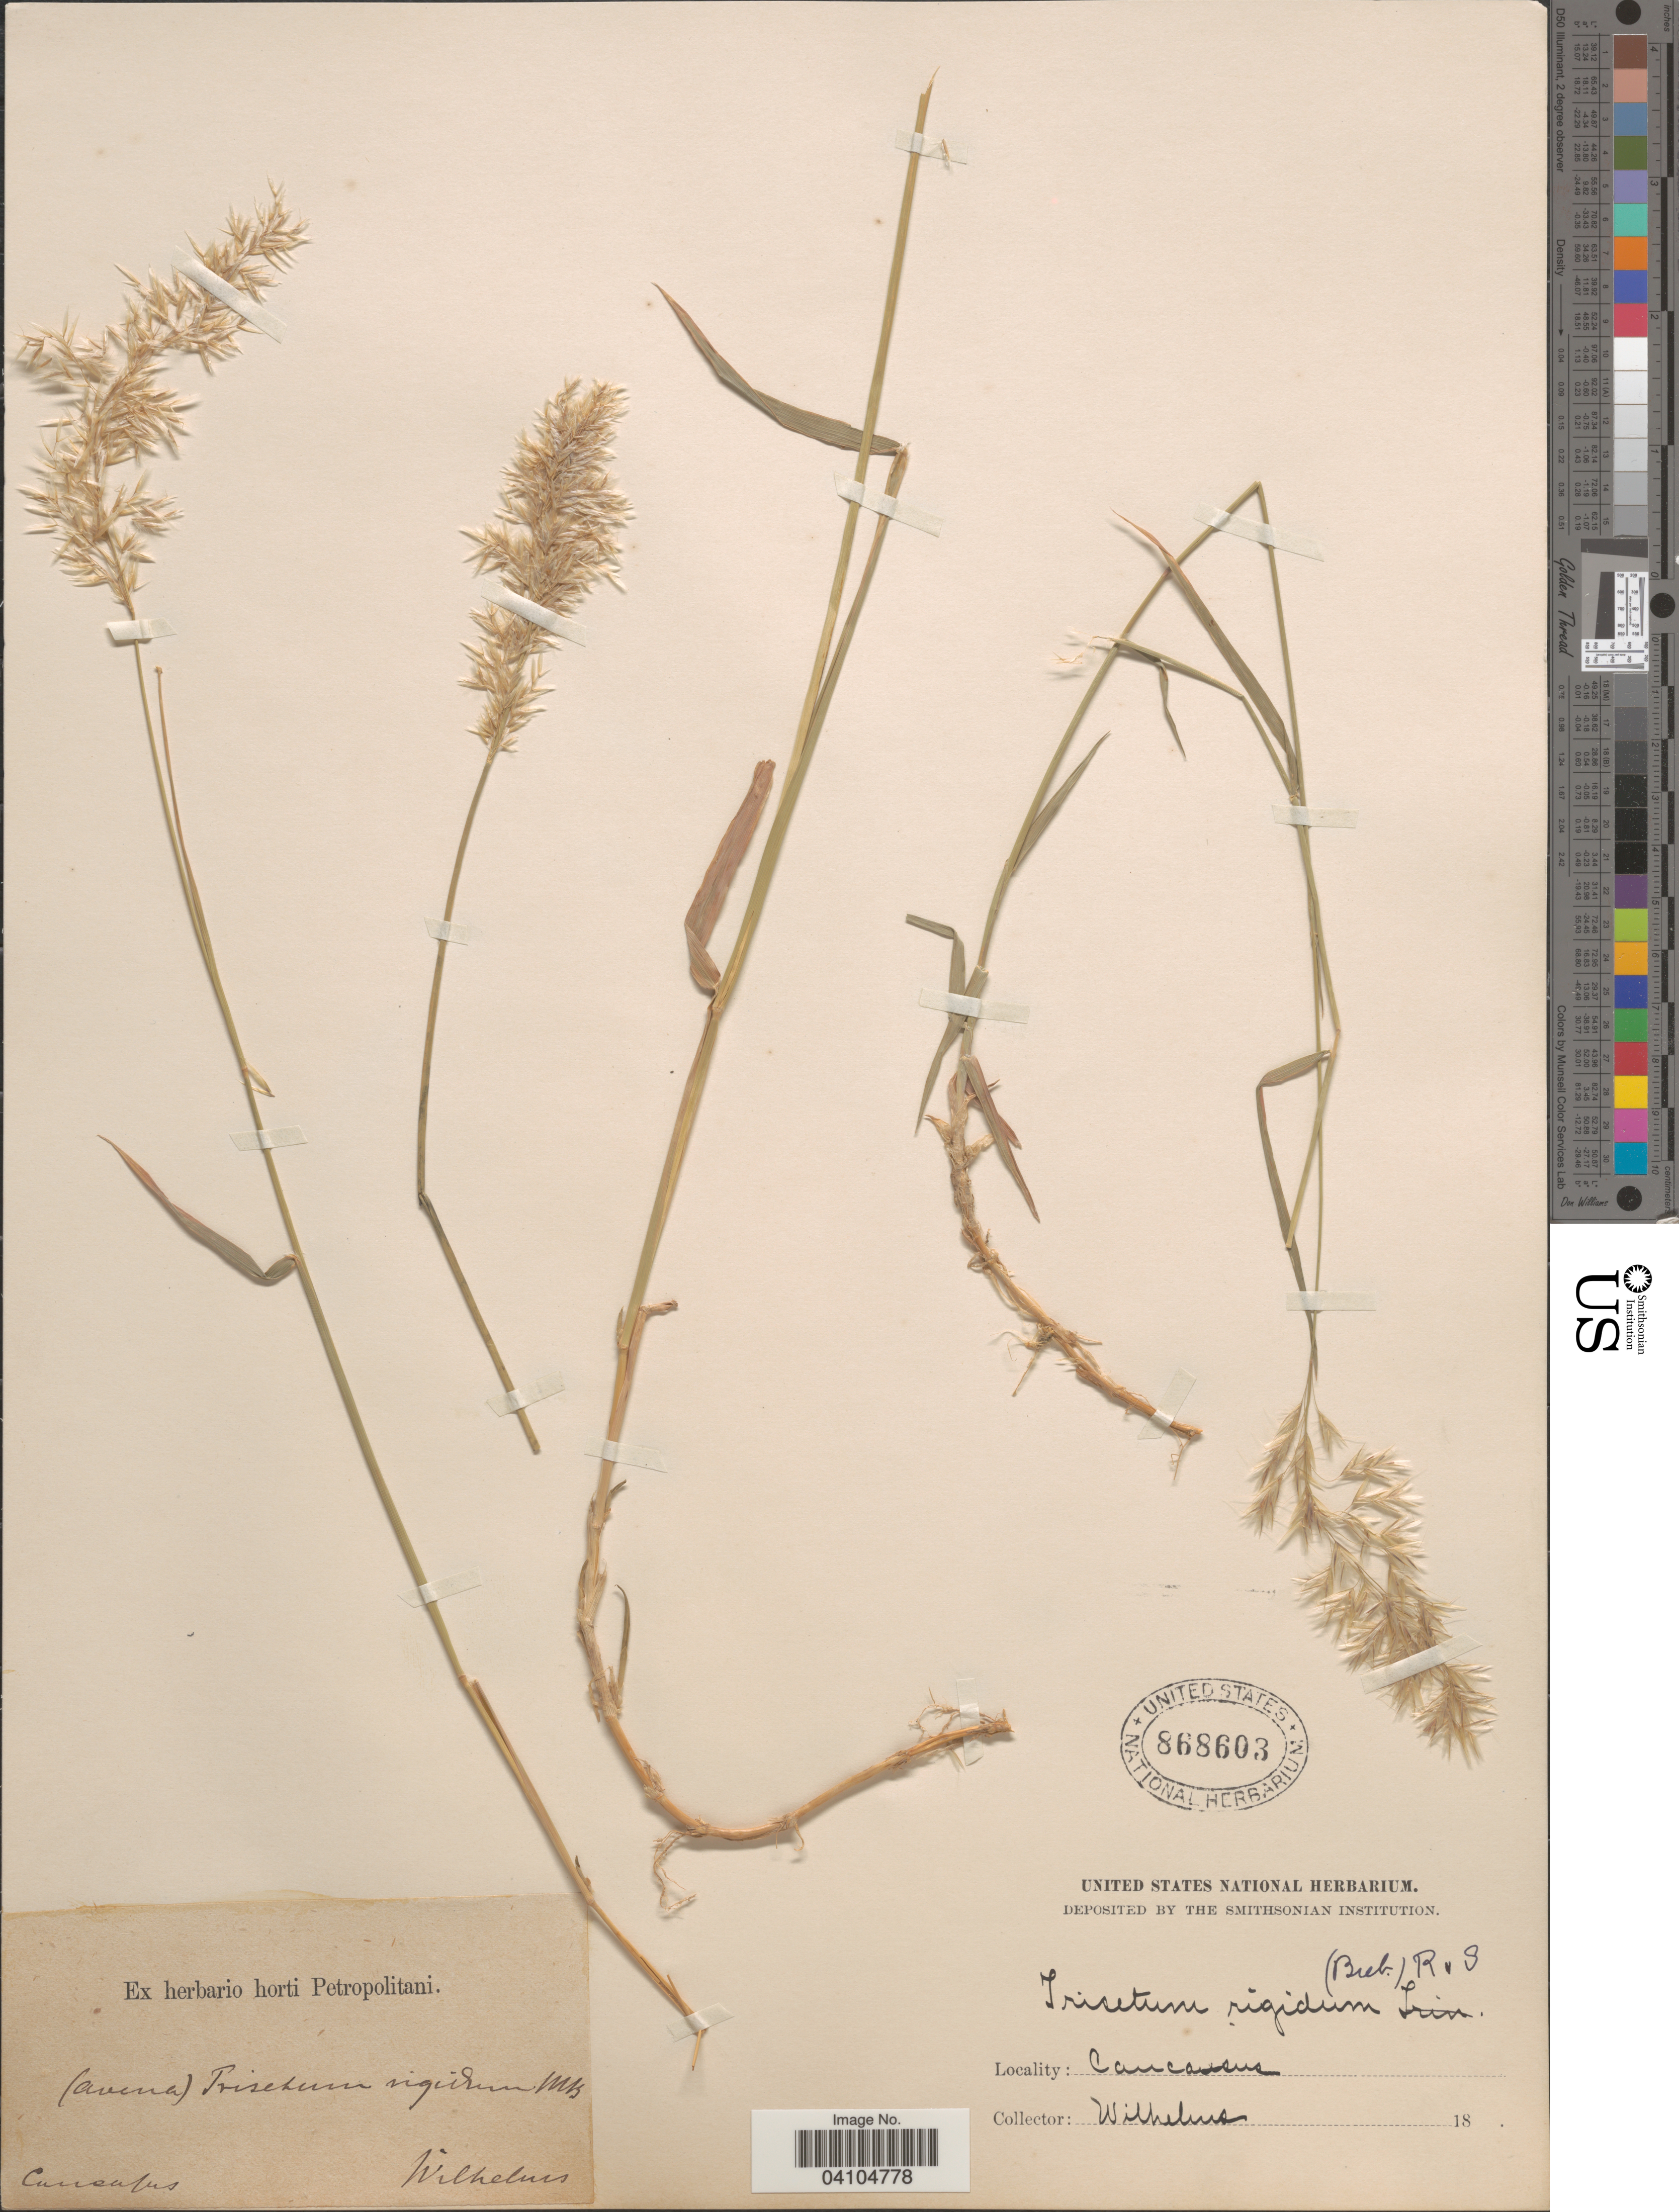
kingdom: Plantae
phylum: Tracheophyta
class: Liliopsida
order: Poales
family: Poaceae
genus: Acrospelion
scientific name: Acrospelion rigidum ined.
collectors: C. Wilhelms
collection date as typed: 18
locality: Caucasus.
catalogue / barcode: US 868603